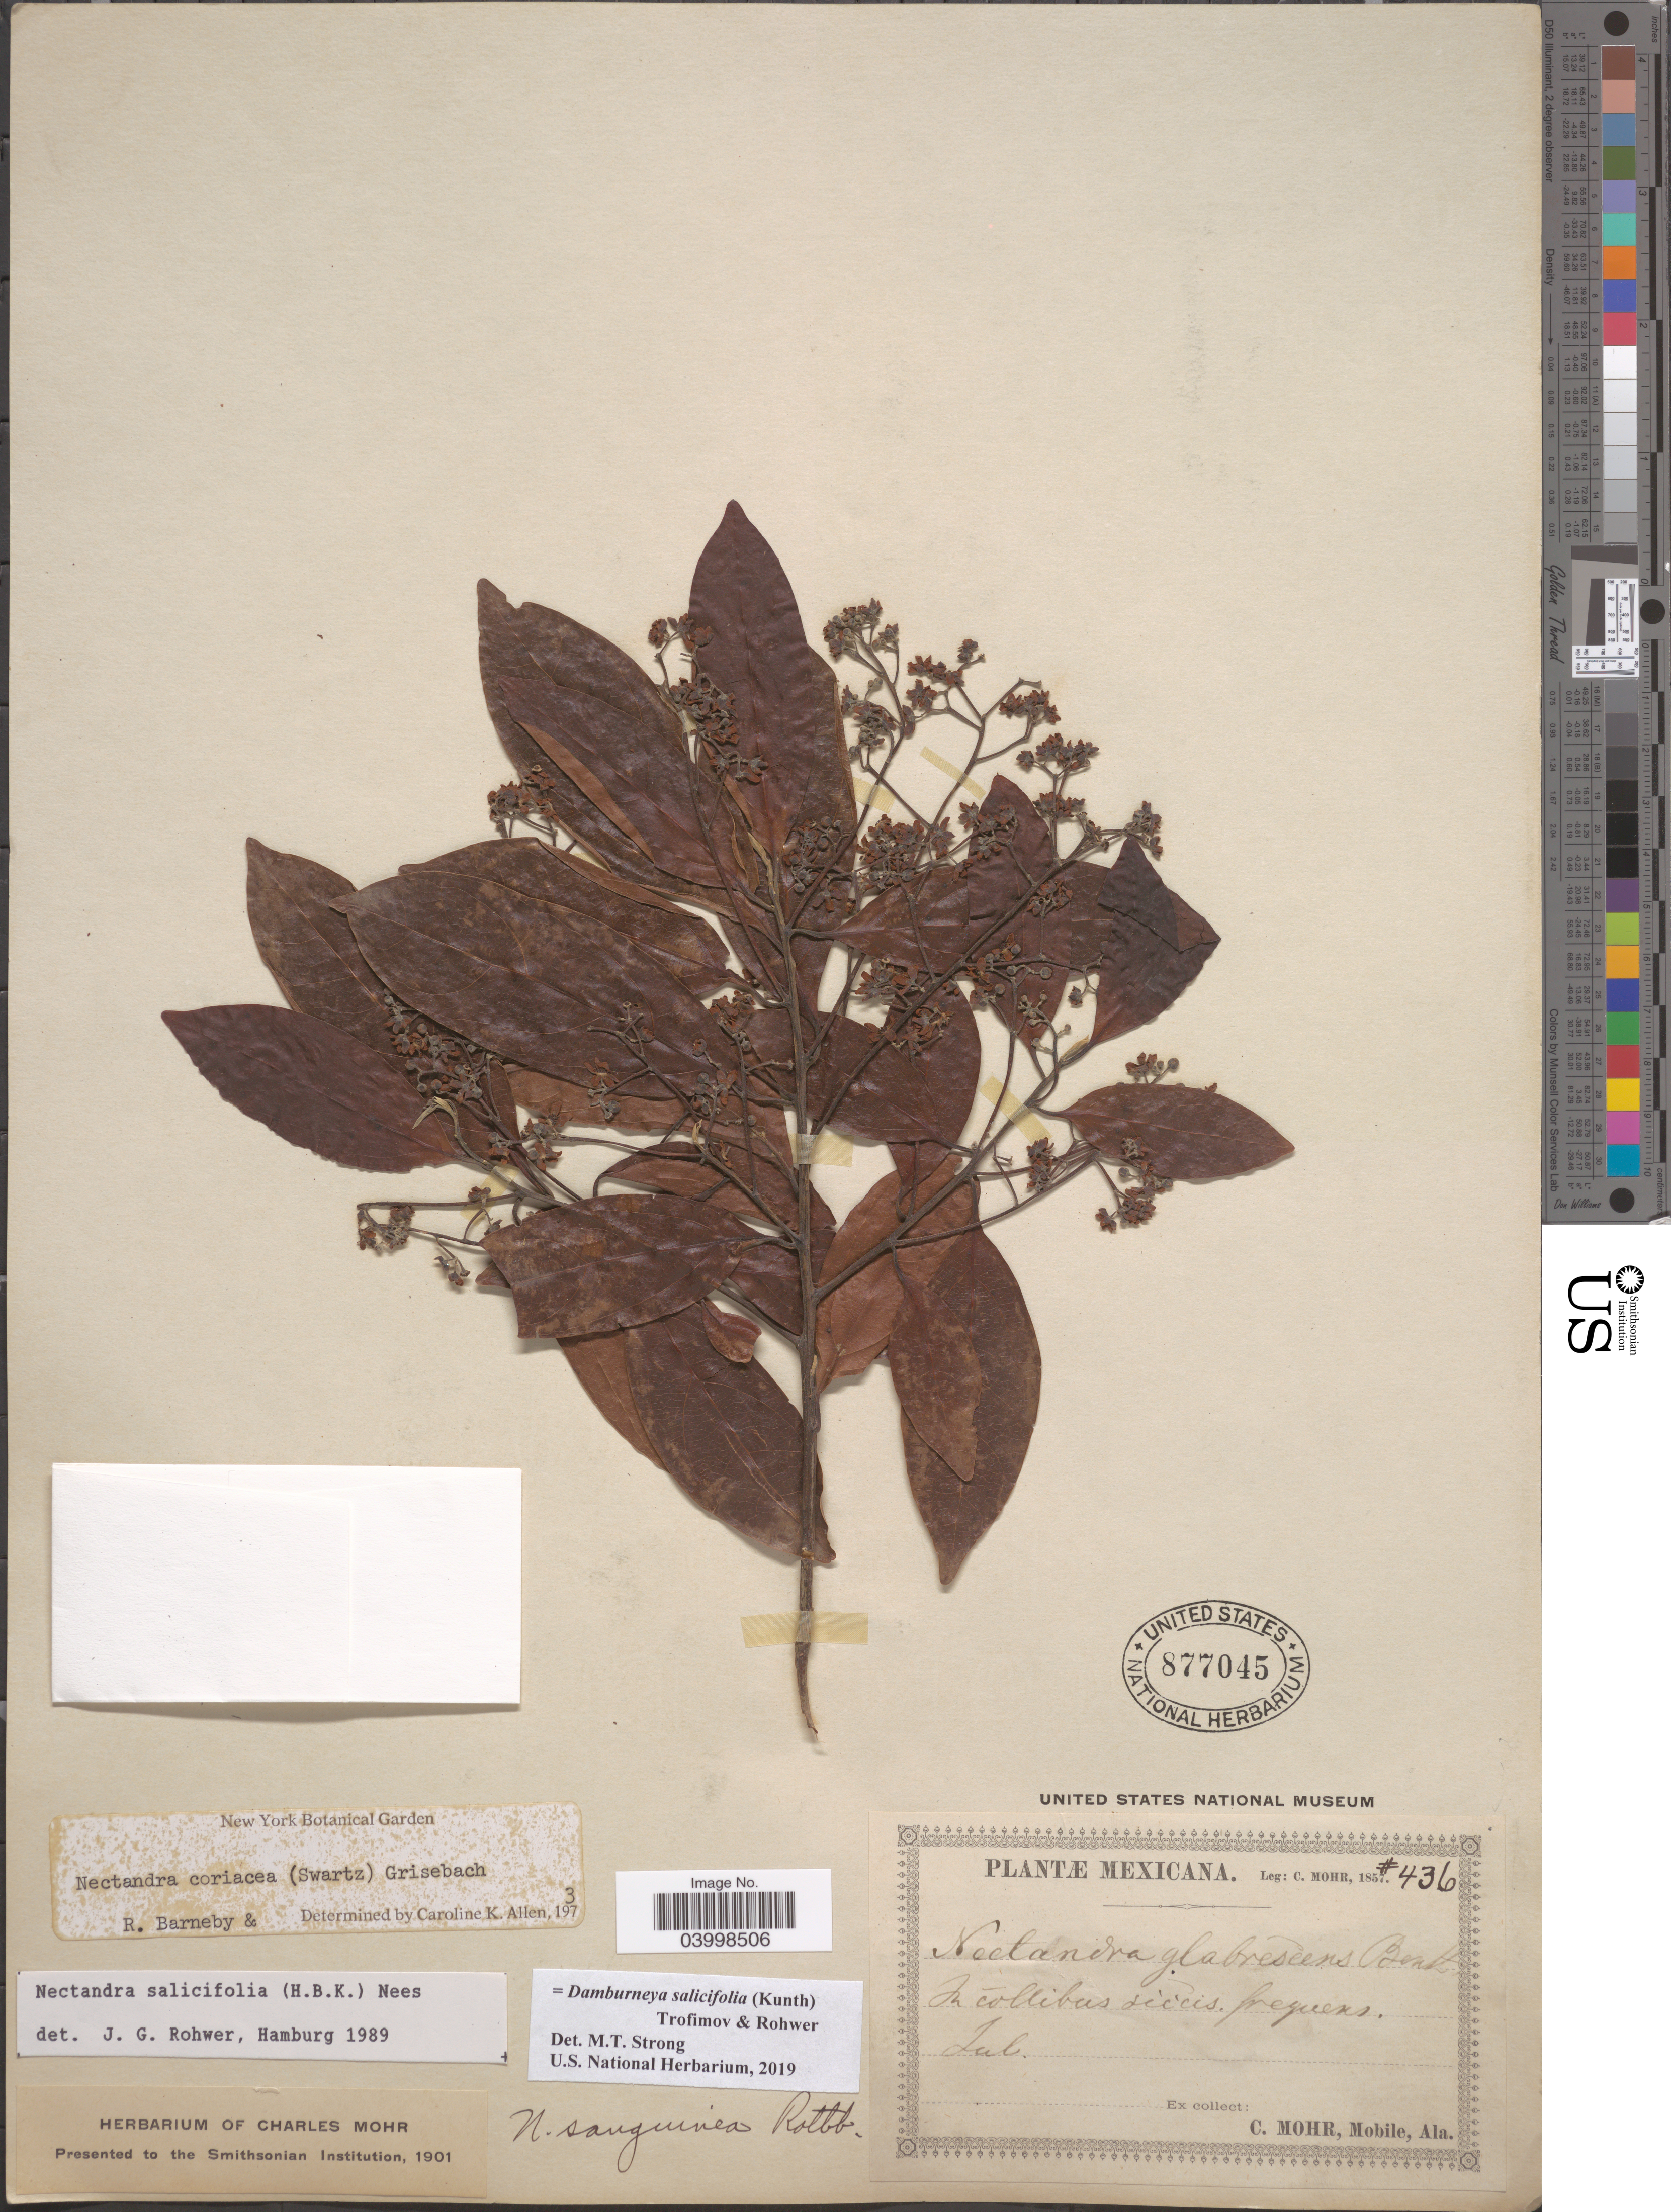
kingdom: Plantae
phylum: Tracheophyta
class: Magnoliopsida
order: Laurales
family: Lauraceae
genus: Damburneya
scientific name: Damburneya salicifolia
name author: (Kunth) Trofimov & Rohwer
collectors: C. T. Mohr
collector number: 436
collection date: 1857-07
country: Mexico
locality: In collibus siccis frequens.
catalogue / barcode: US 877045